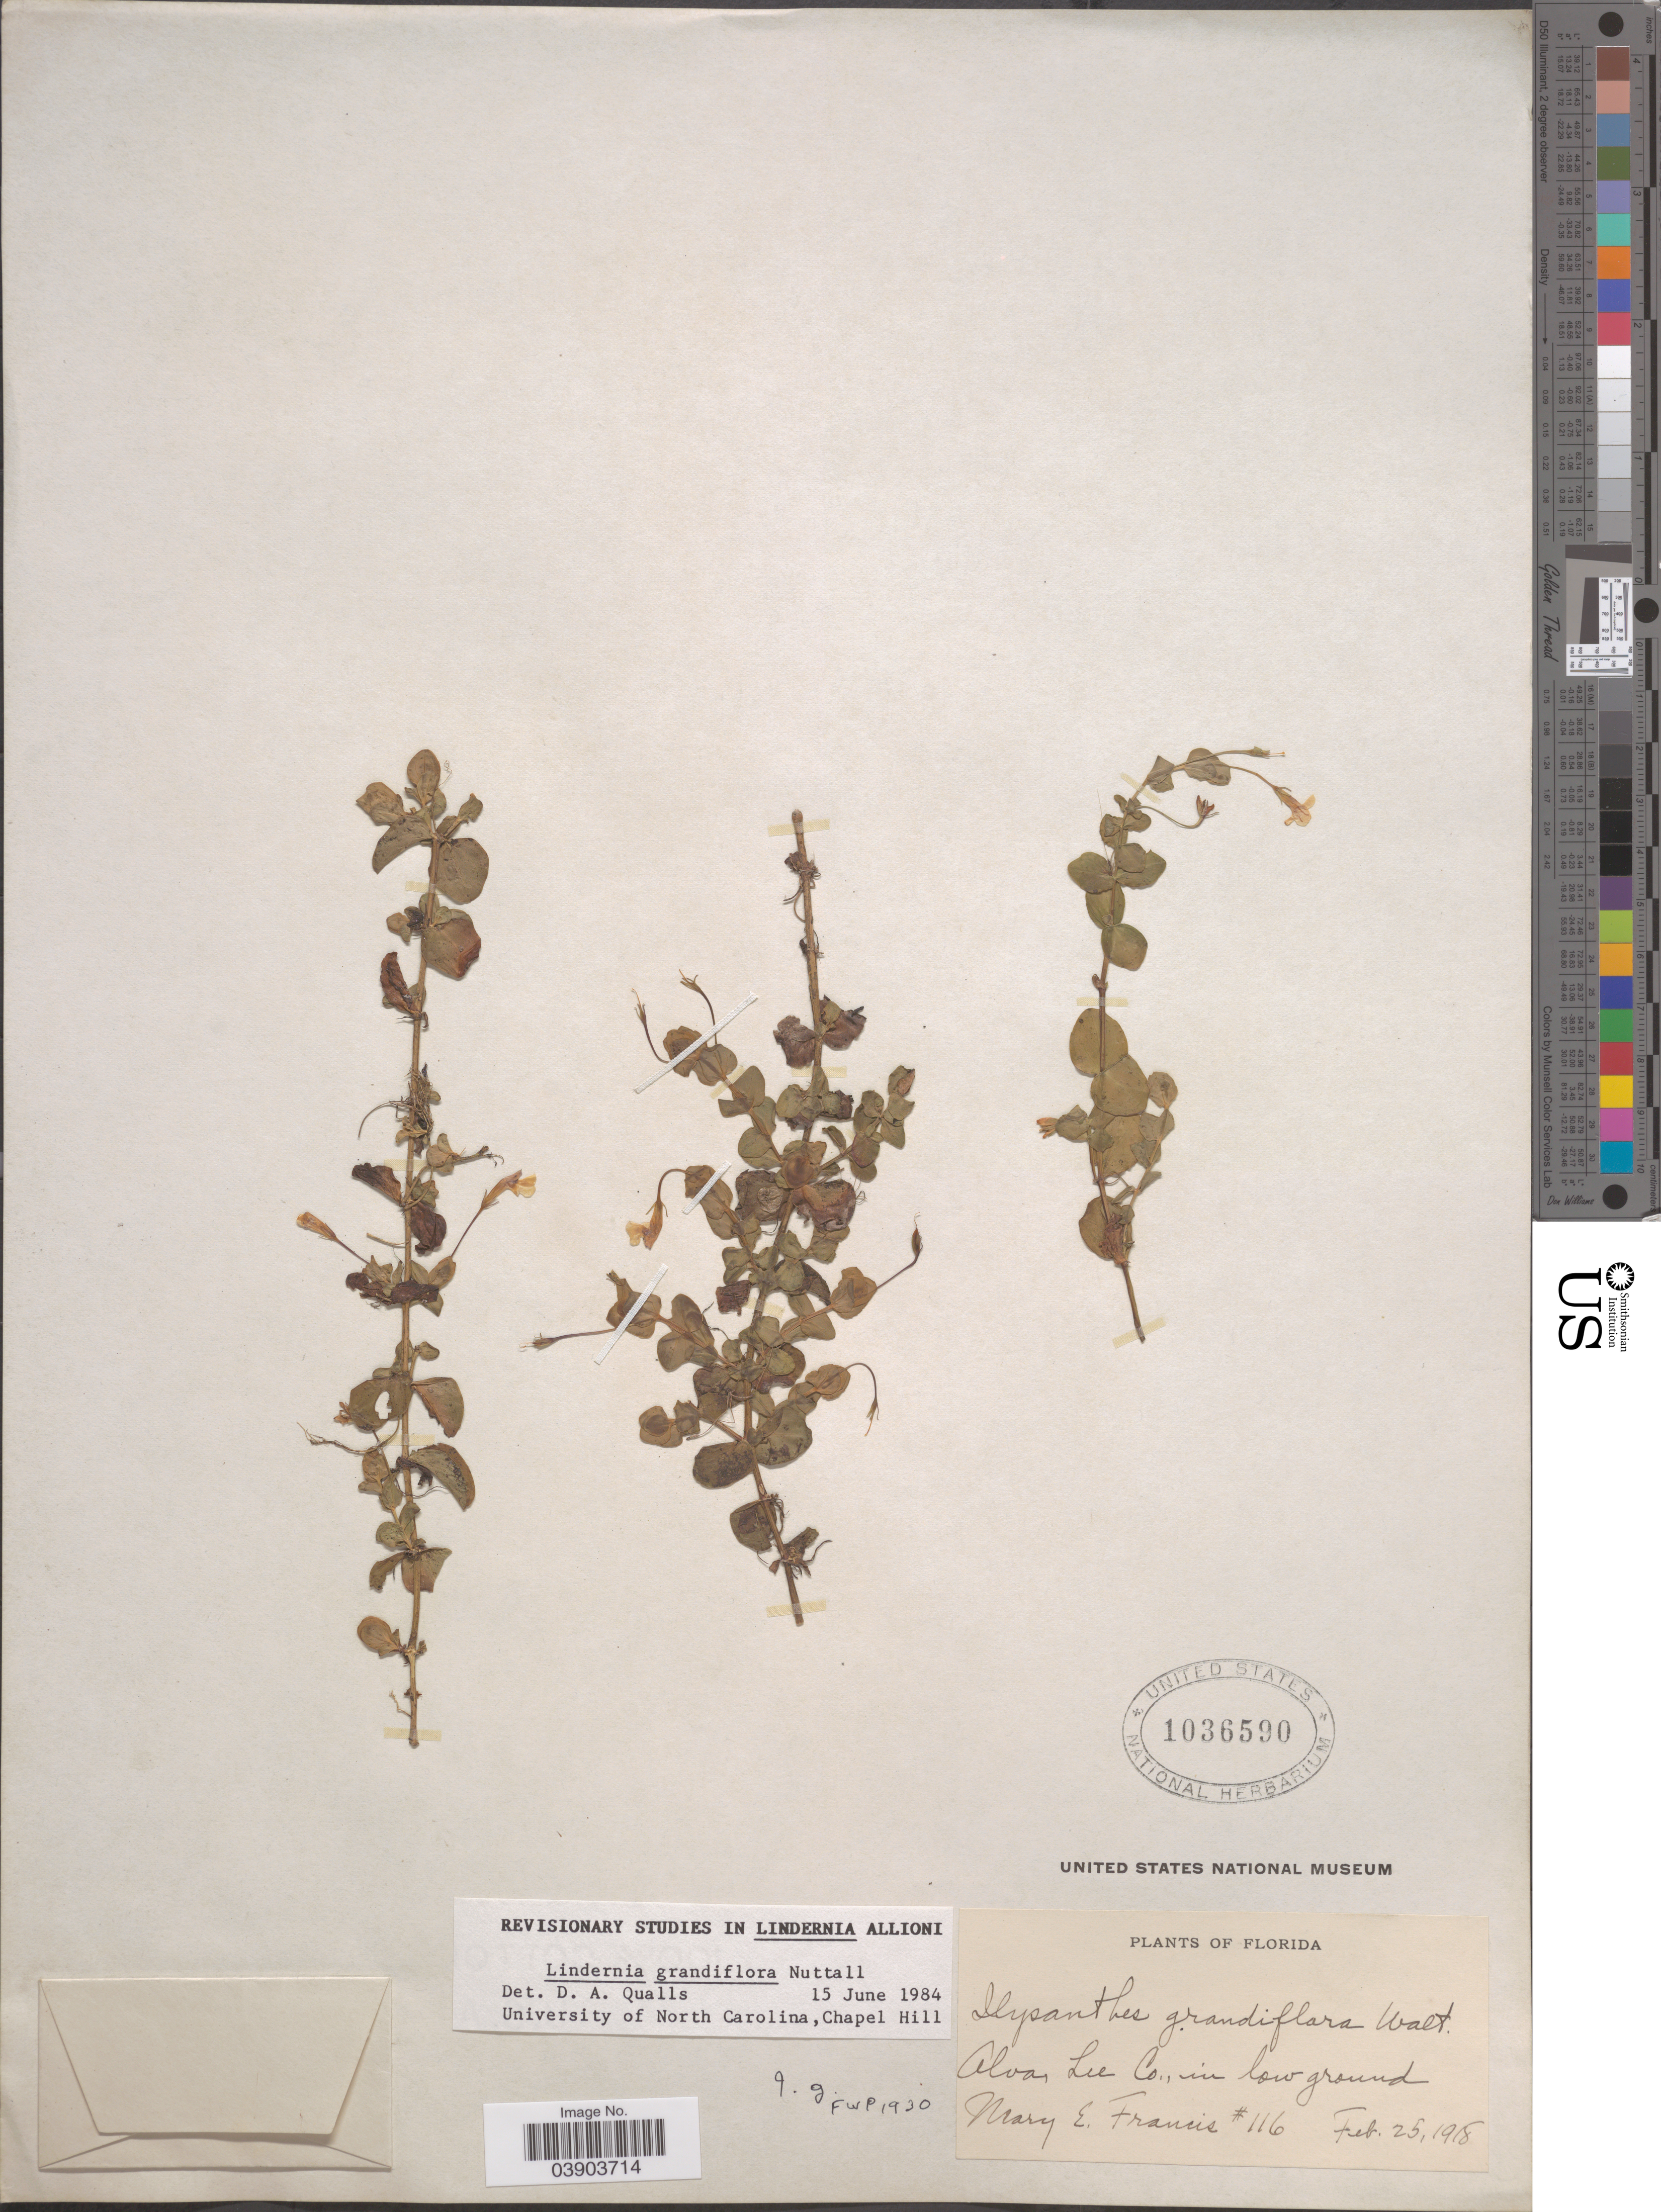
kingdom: Plantae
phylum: Tracheophyta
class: Magnoliopsida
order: Lamiales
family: Linderniaceae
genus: Lindernia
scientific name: Lindernia grandiflora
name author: Nutt.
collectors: M. E. Francis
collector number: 116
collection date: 1918-02-25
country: United States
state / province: Florida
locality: Alva, Lee Co.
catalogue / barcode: US 1036590